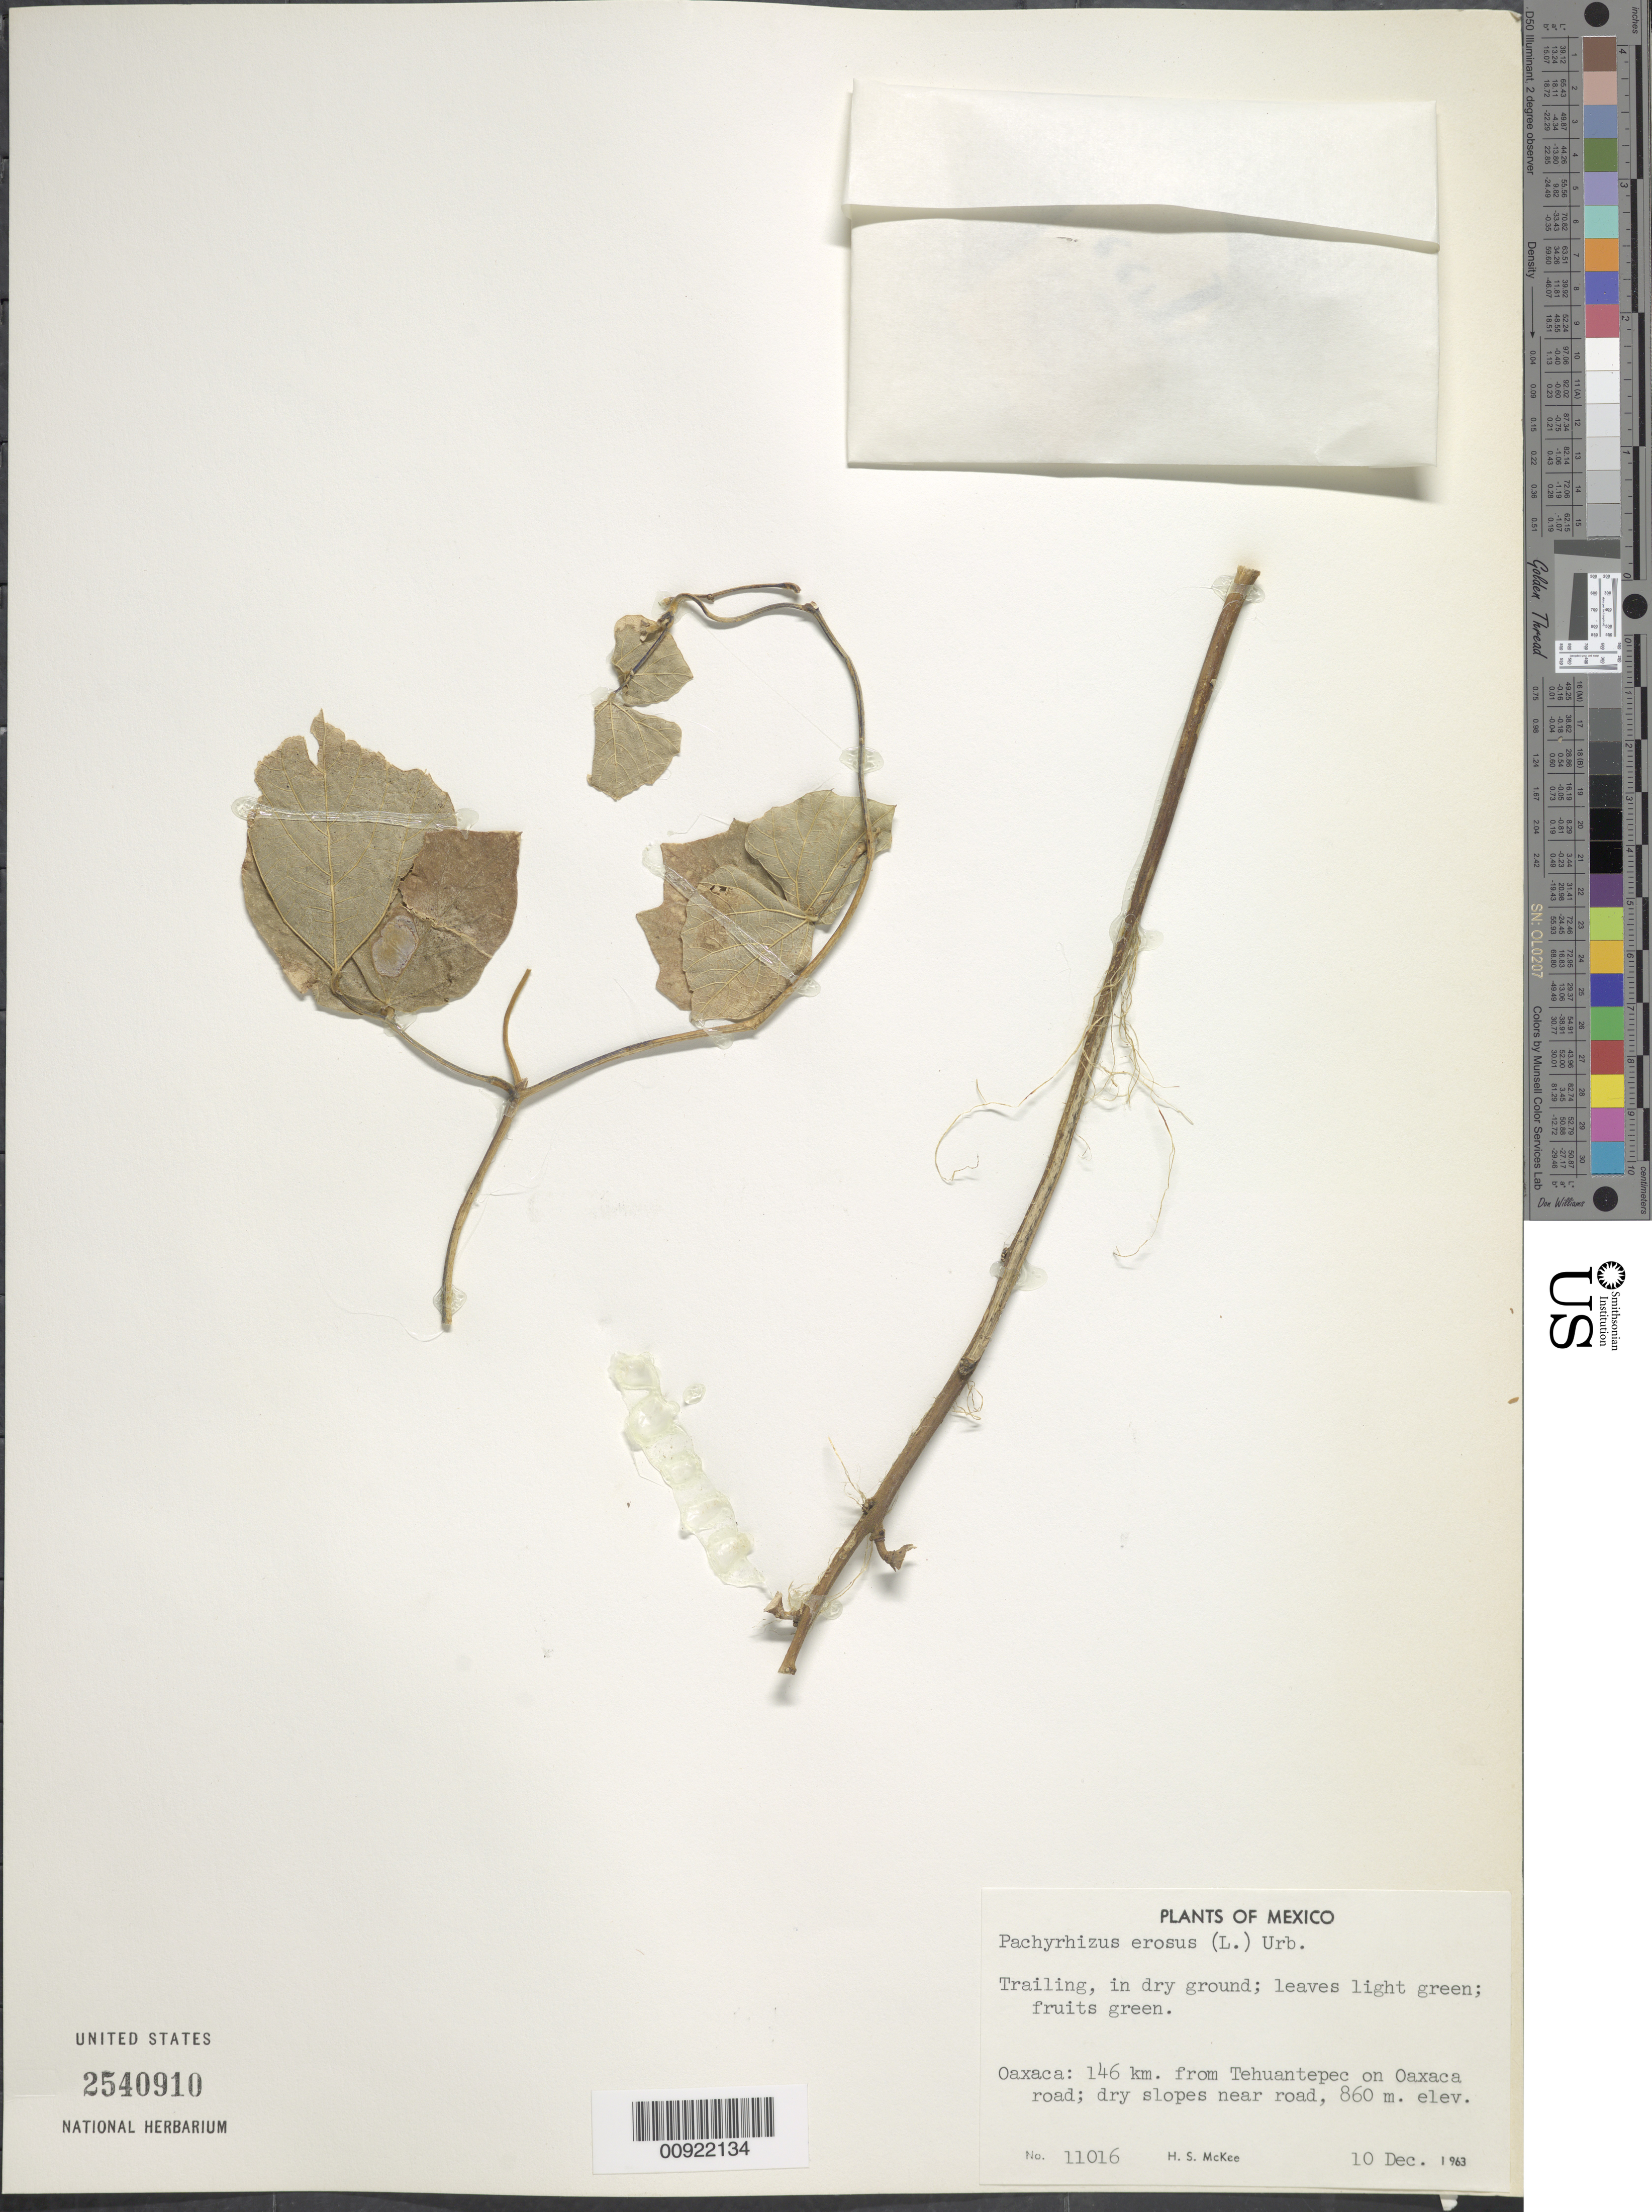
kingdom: Plantae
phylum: Tracheophyta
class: Magnoliopsida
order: Fabales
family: Fabaceae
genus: Pachyrhizus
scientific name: Pachyrhizus erosus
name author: (L.) Urb.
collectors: H. S. McKee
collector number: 11016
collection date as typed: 10 Dec 1963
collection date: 1963-12-10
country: Mexico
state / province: Oaxaca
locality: Oaxaca: 146 km. from Tehuantepec on Oaxaca road.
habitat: Dry slopes near road. Trailing in dry ground.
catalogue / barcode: US 2540910